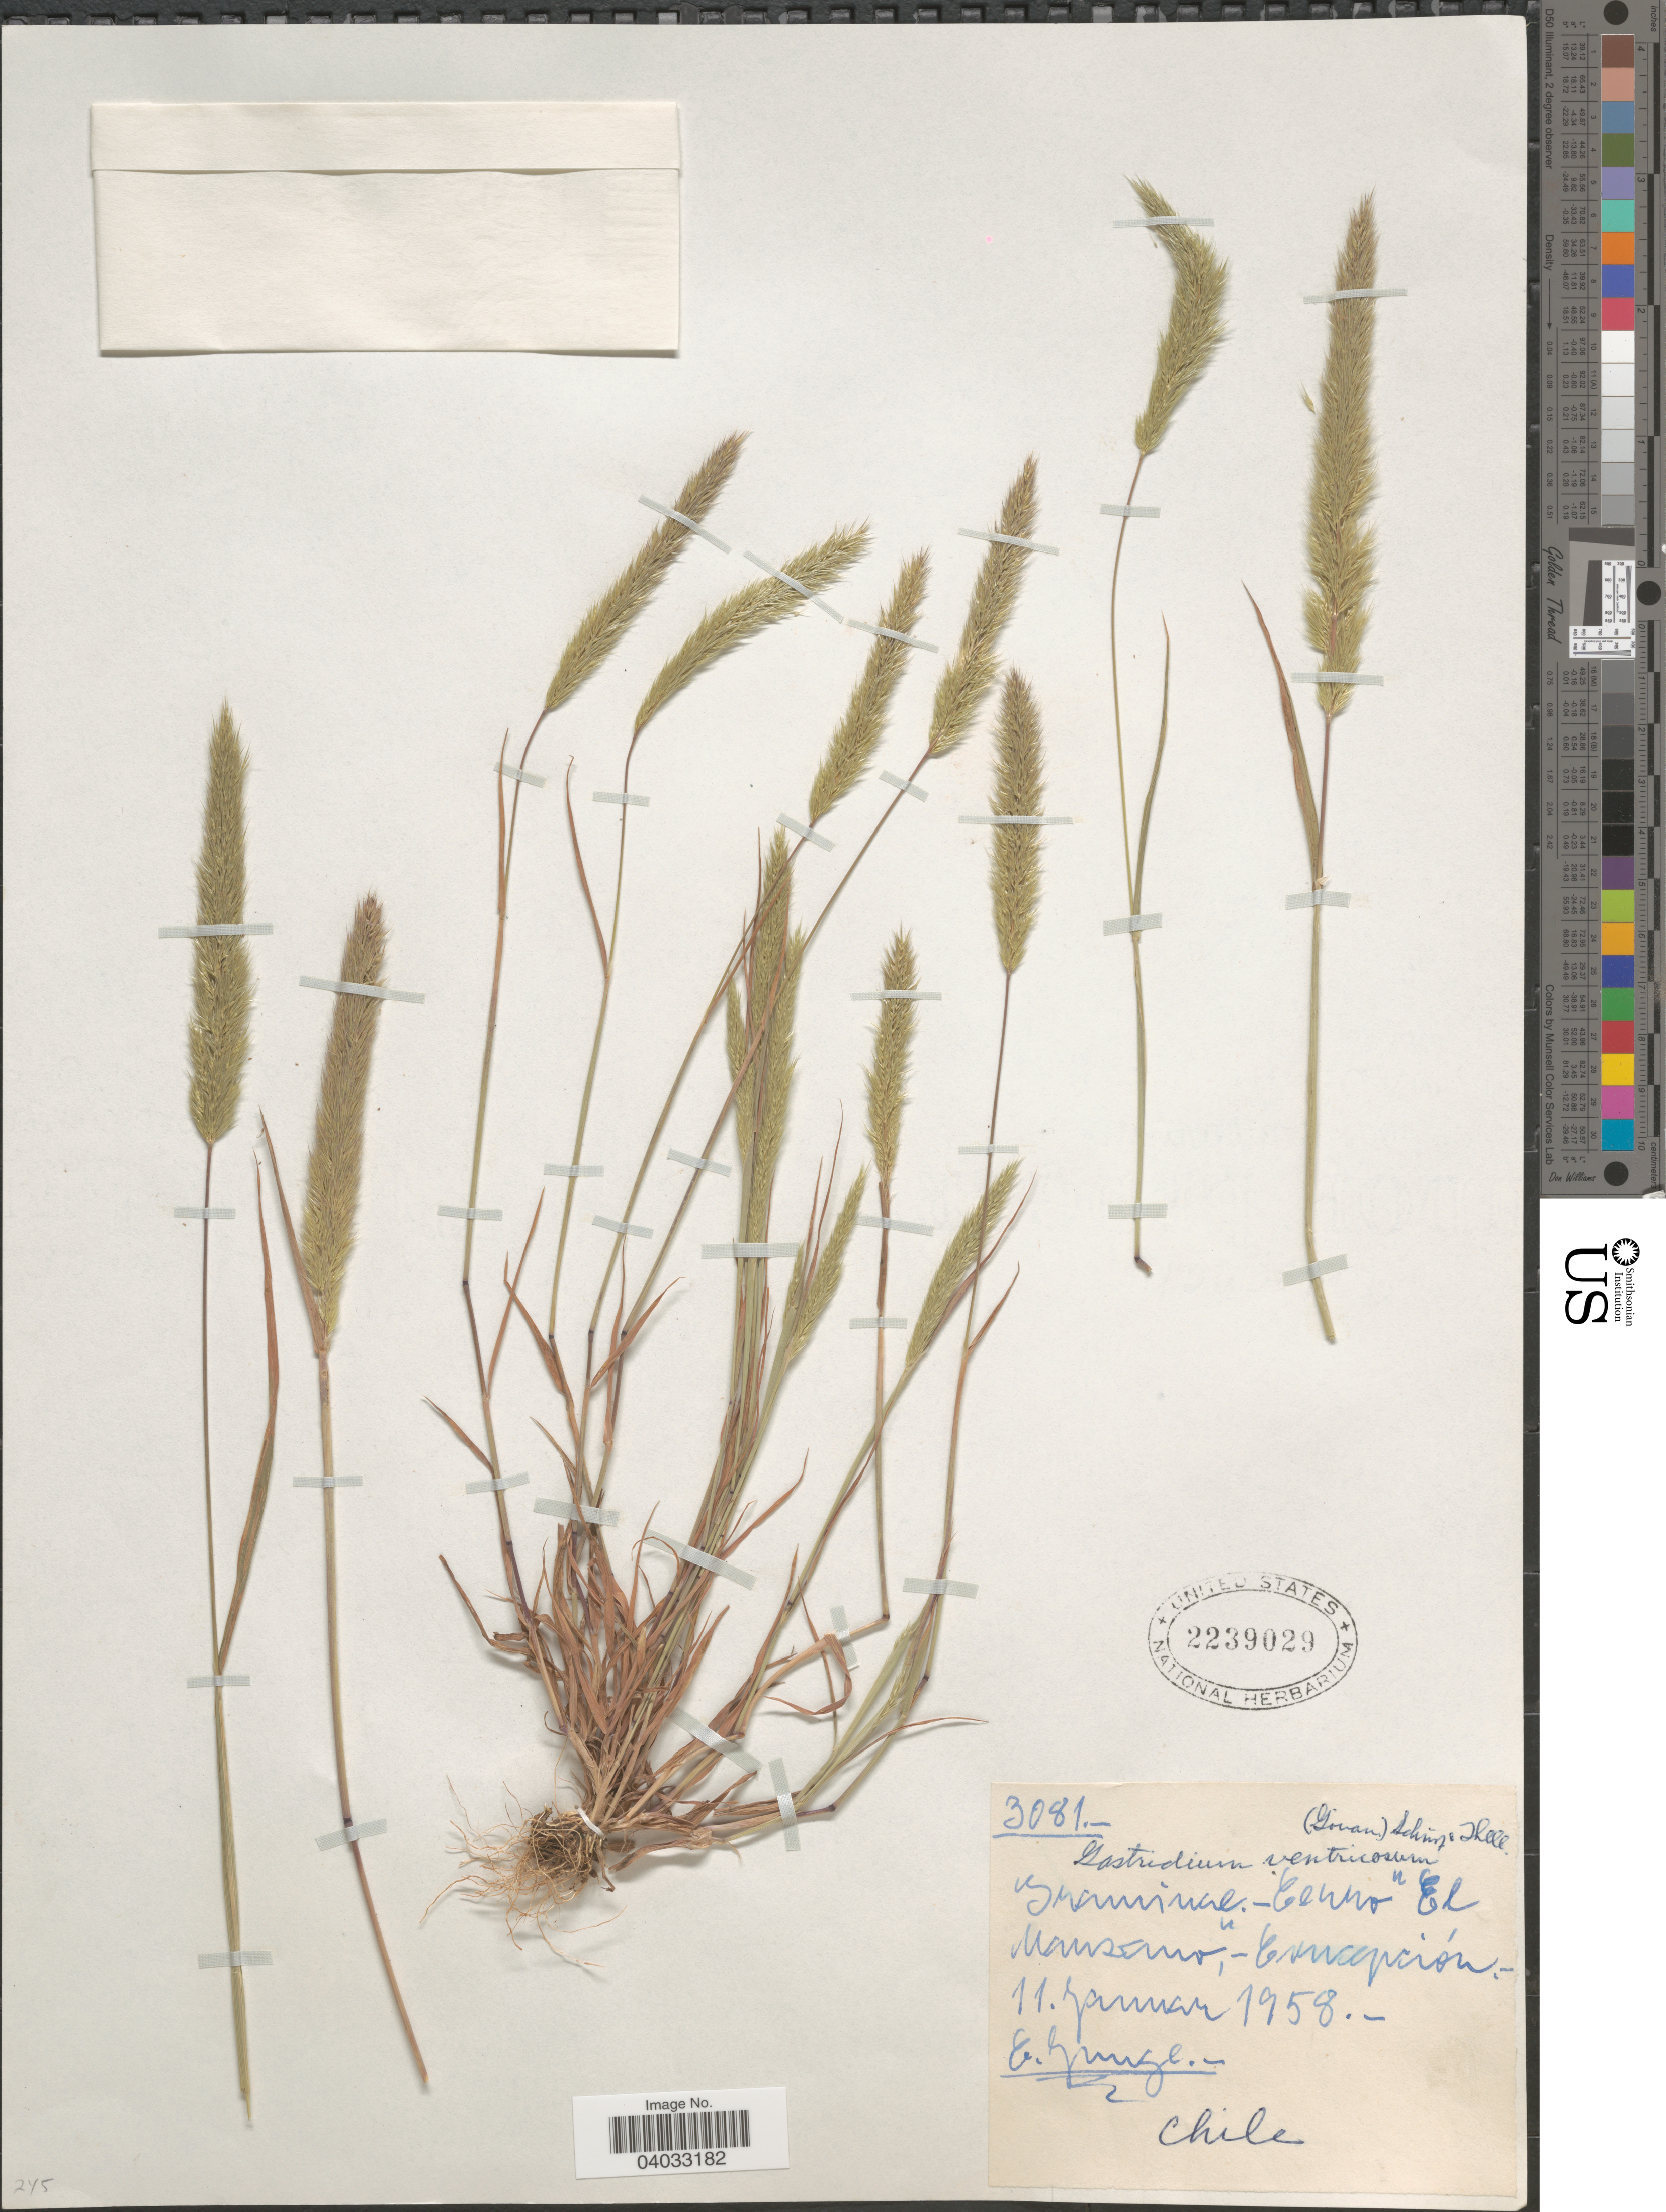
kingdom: Plantae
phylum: Tracheophyta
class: Liliopsida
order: Poales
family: Poaceae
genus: Gastridium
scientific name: Gastridium ventricosum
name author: (Gouan) Schinz & Thell.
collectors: E. Junge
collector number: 3081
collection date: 1958-01-11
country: Chile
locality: Cerro "El Manzano", Concepción.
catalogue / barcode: US 2239029